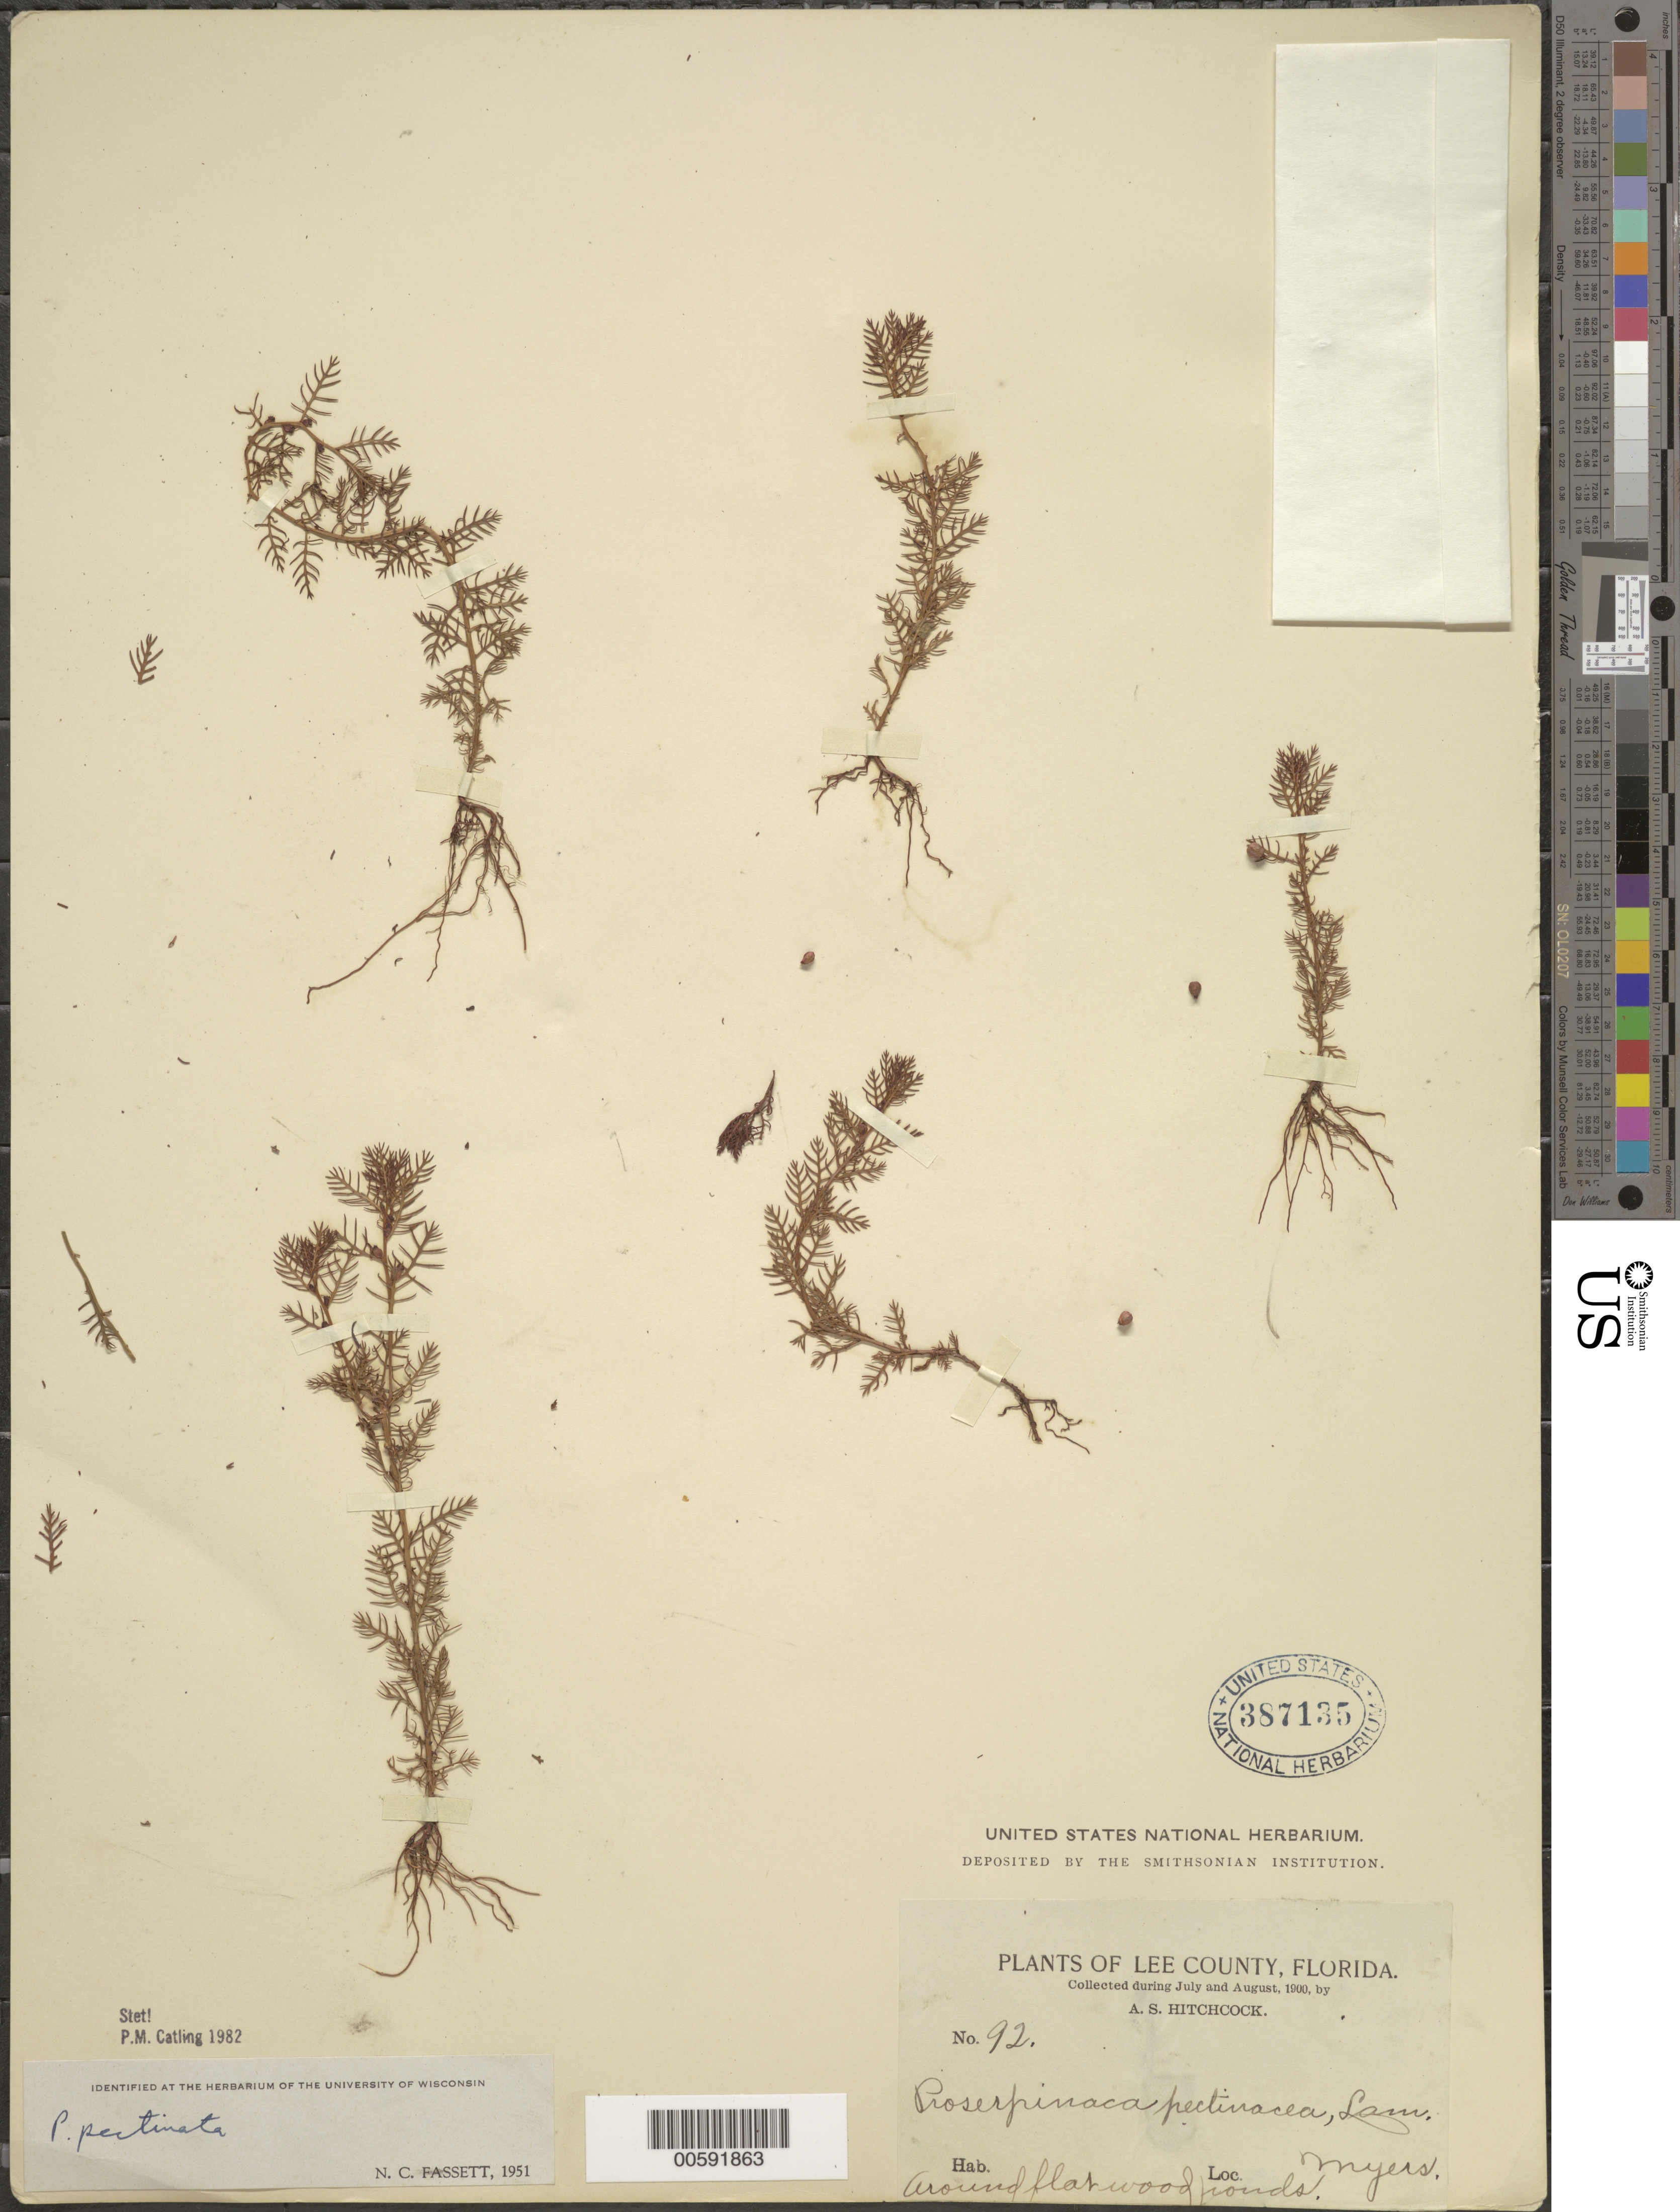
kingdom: Plantae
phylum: Tracheophyta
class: Magnoliopsida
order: Saxifragales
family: Haloragaceae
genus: Proserpinaca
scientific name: Proserpinaca pectinata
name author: Lam.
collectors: A. S. Hitchcock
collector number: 92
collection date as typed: Jul 1900 to -- Aug 1900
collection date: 1900-07/1900-08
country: United States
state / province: Florida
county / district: Lee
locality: Ft. Myers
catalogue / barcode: US 387135